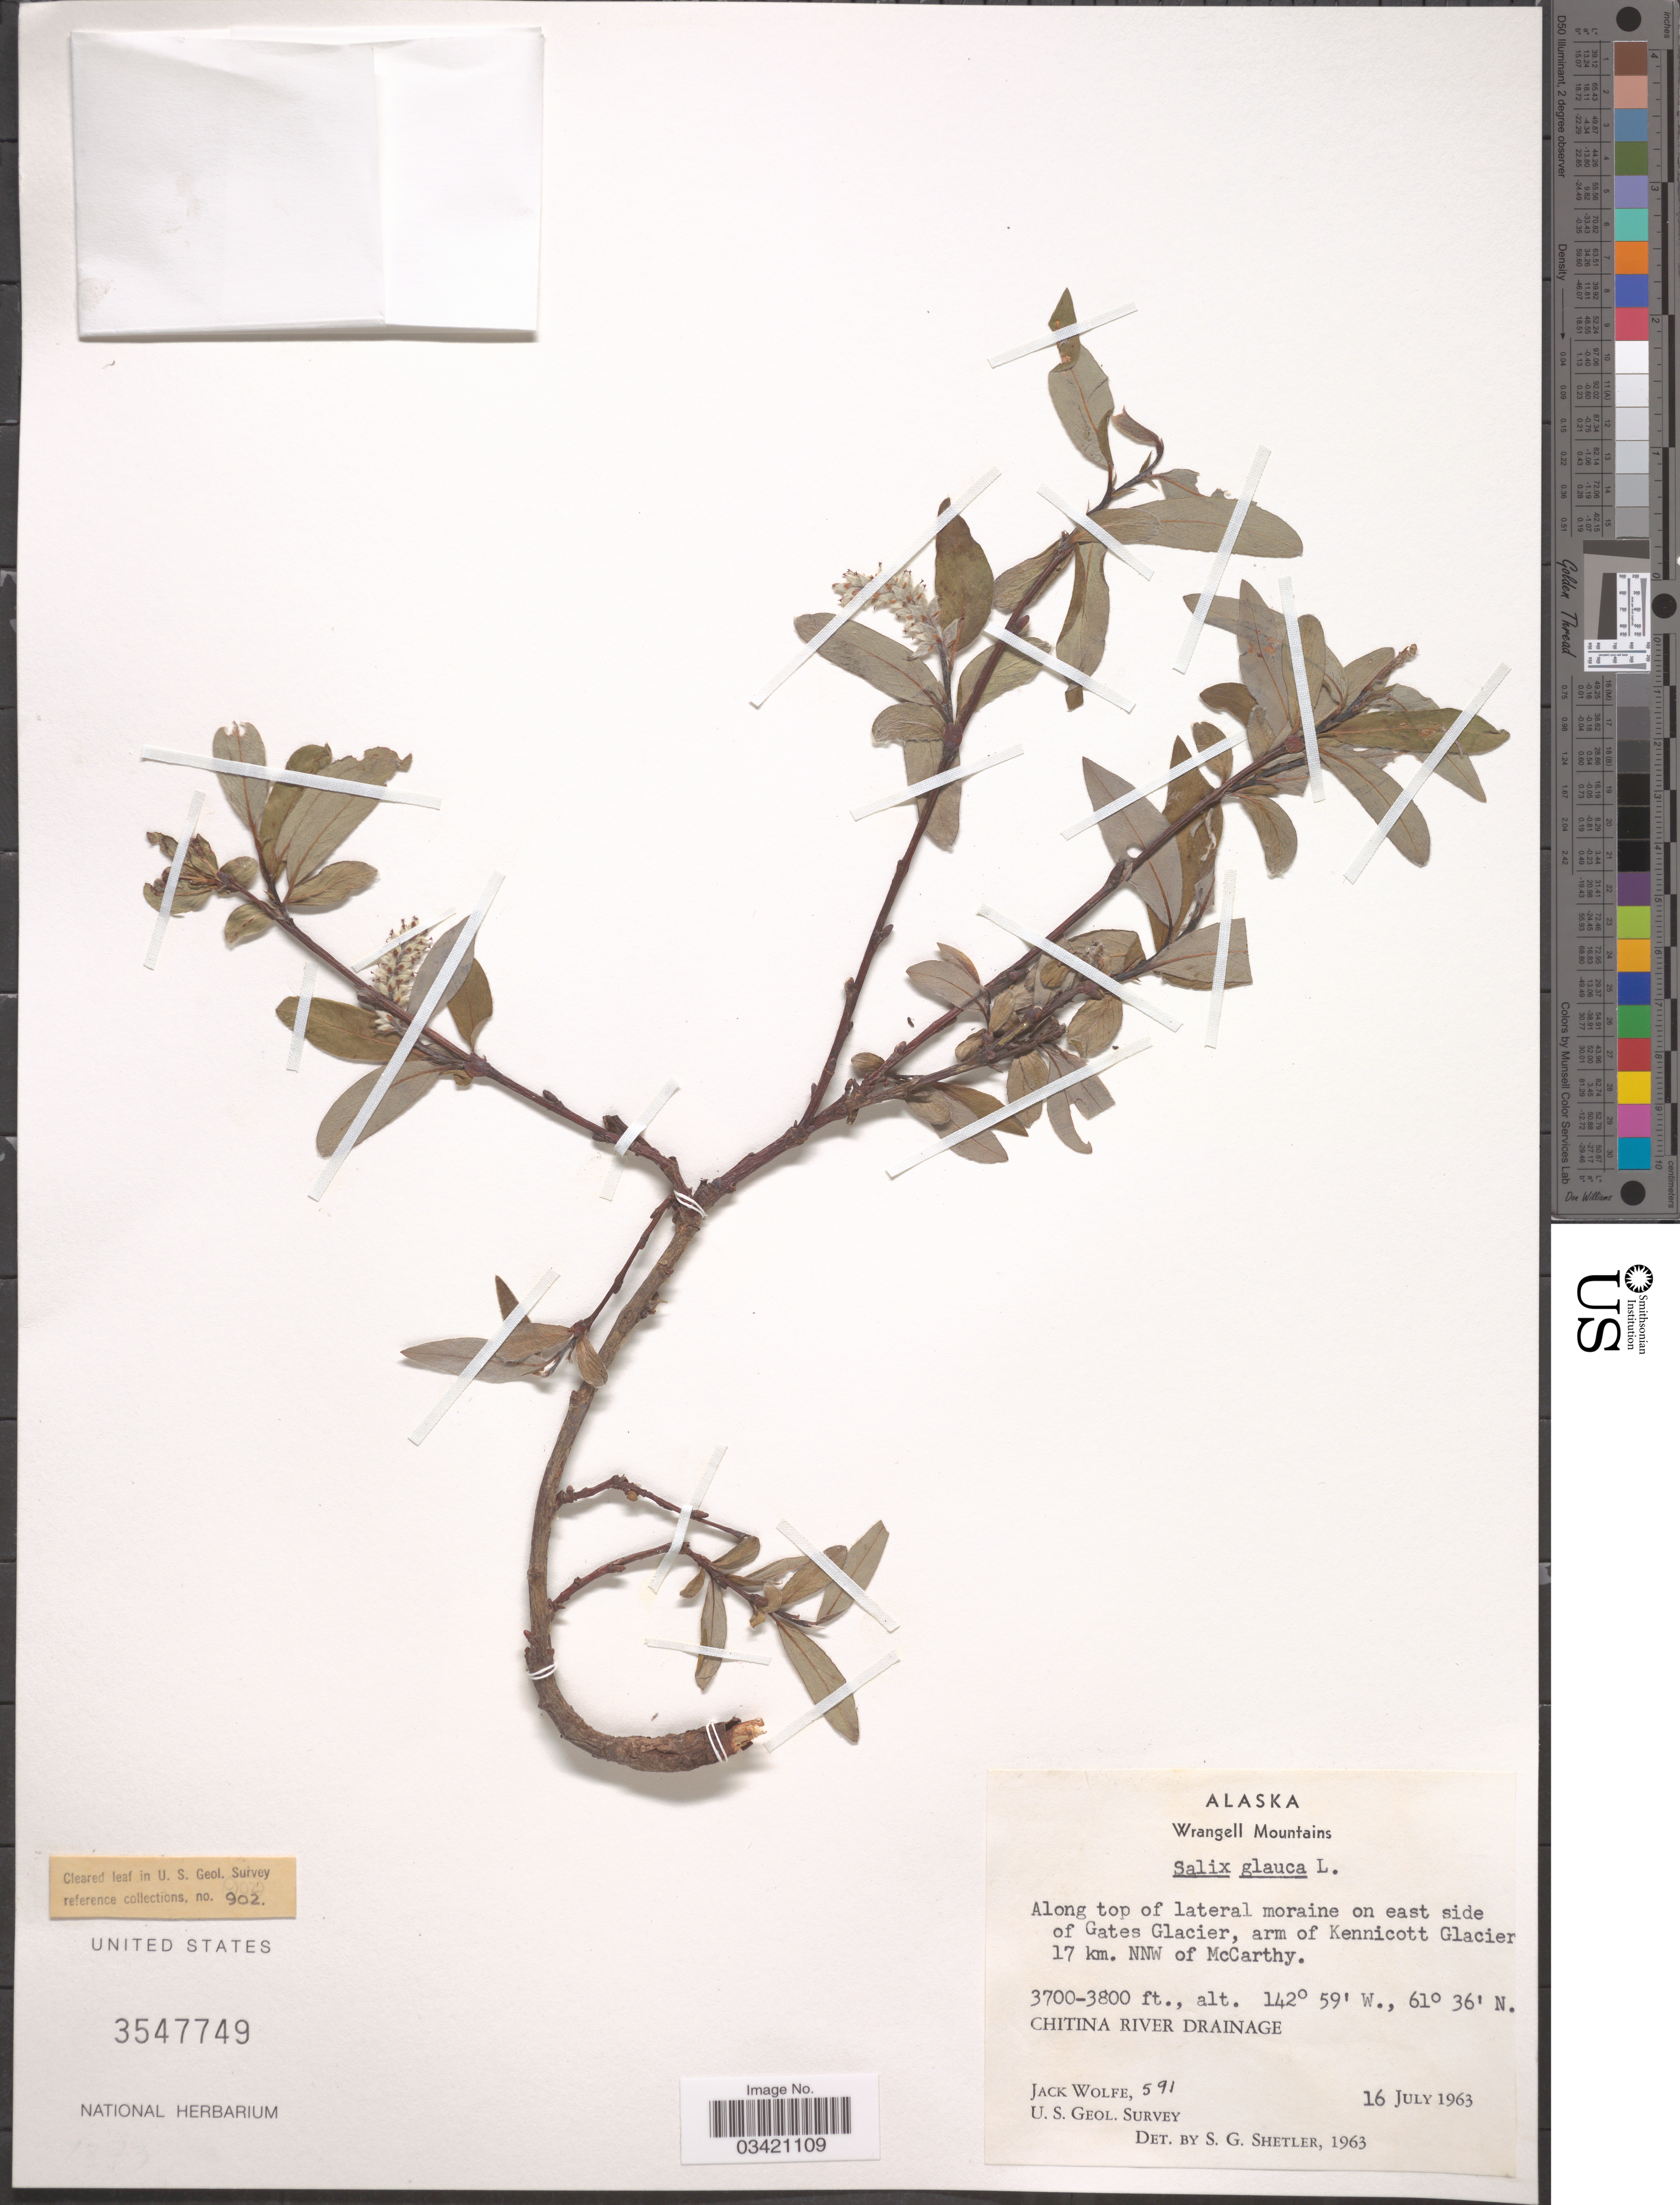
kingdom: Plantae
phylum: Tracheophyta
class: Magnoliopsida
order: Malpighiales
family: Salicaceae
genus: Salix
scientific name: Salix glauca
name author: L.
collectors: J. Wolfe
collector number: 591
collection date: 1963-07-16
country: United States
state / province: Alaska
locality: Wrangell Mountains. Along top of lateral moraine on east side of Gates Glacier, arm of Kennicott Glacier 17 km. NNW of McCarthy. Chitina river Drainage.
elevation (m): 1128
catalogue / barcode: US 3547749